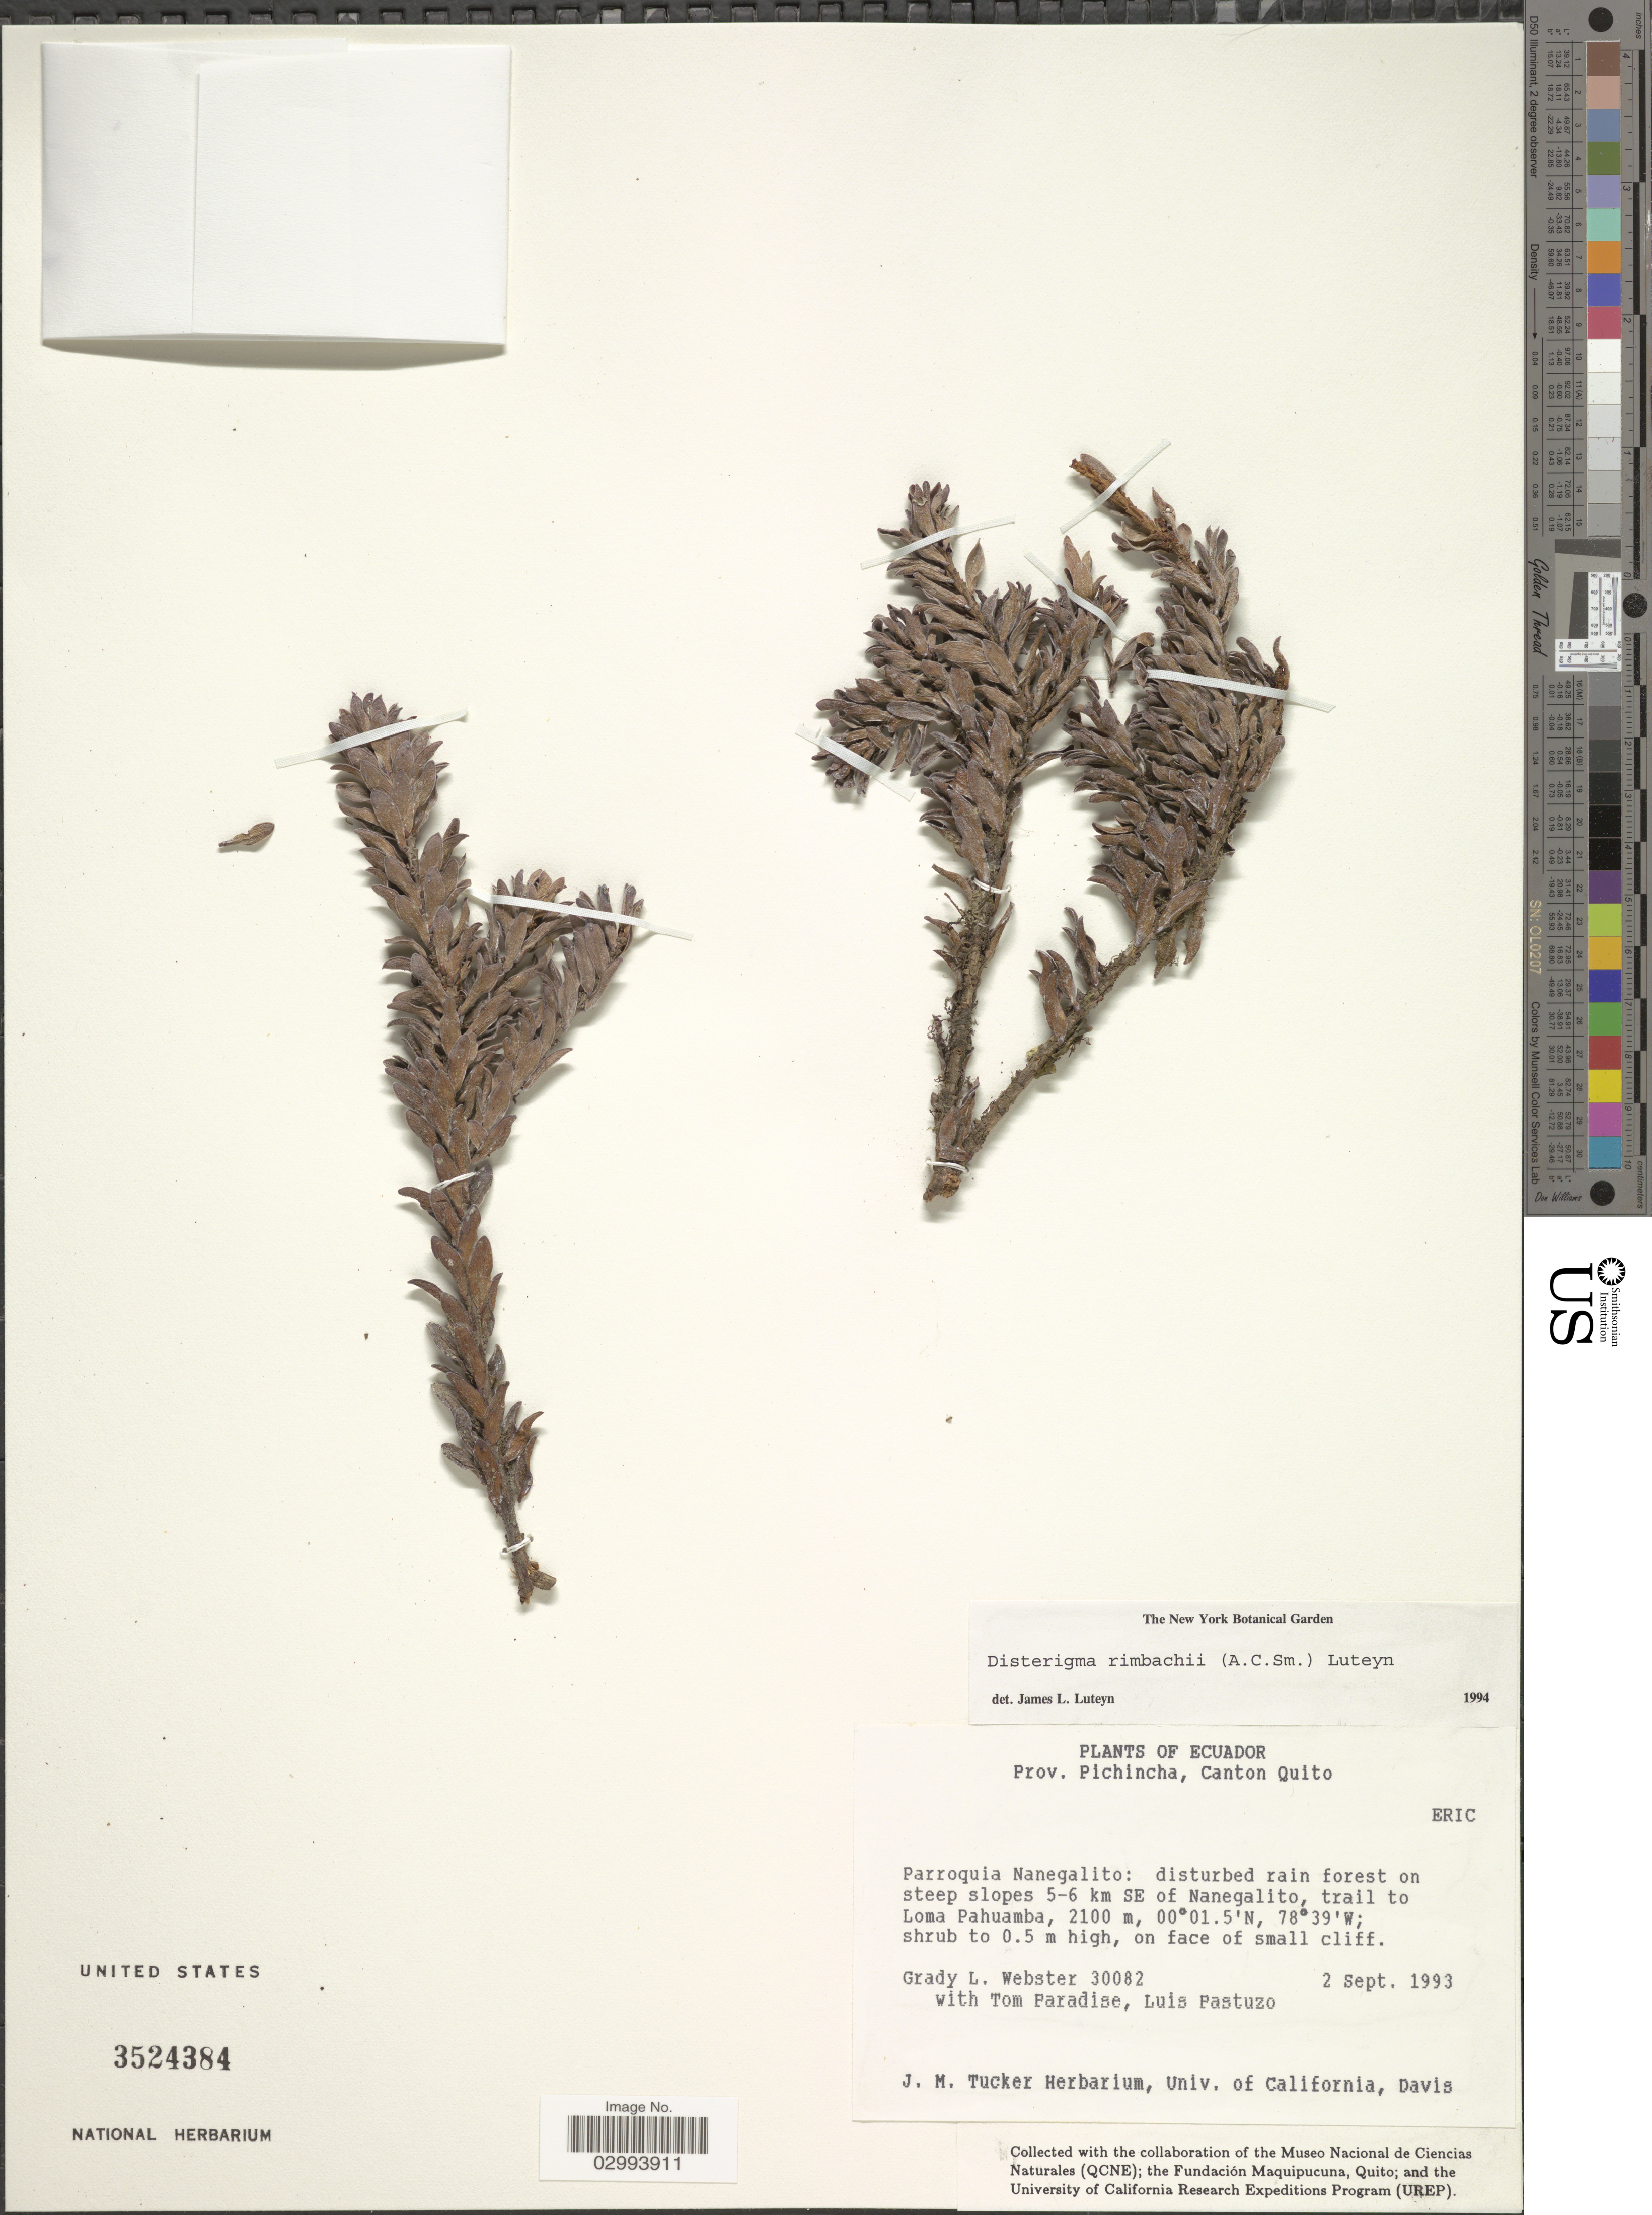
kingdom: Plantae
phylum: Tracheophyta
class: Magnoliopsida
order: Ericales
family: Ericaceae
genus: Disterigma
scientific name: Disterigma rimbachii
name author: (A.C. Sm.) Luteyn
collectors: G. L. Webster, T. Paradise & L. Pastuzo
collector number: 30082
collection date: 1993-09-02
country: Ecuador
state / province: Pichincha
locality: Prov. Pichincha, Canton Quito. Parroquia Nanegalito: disturbed rain forest on steep slopes 5-6 km SE of Nanegalito, trail to Loma Pahuamba.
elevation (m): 2100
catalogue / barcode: US 3524384